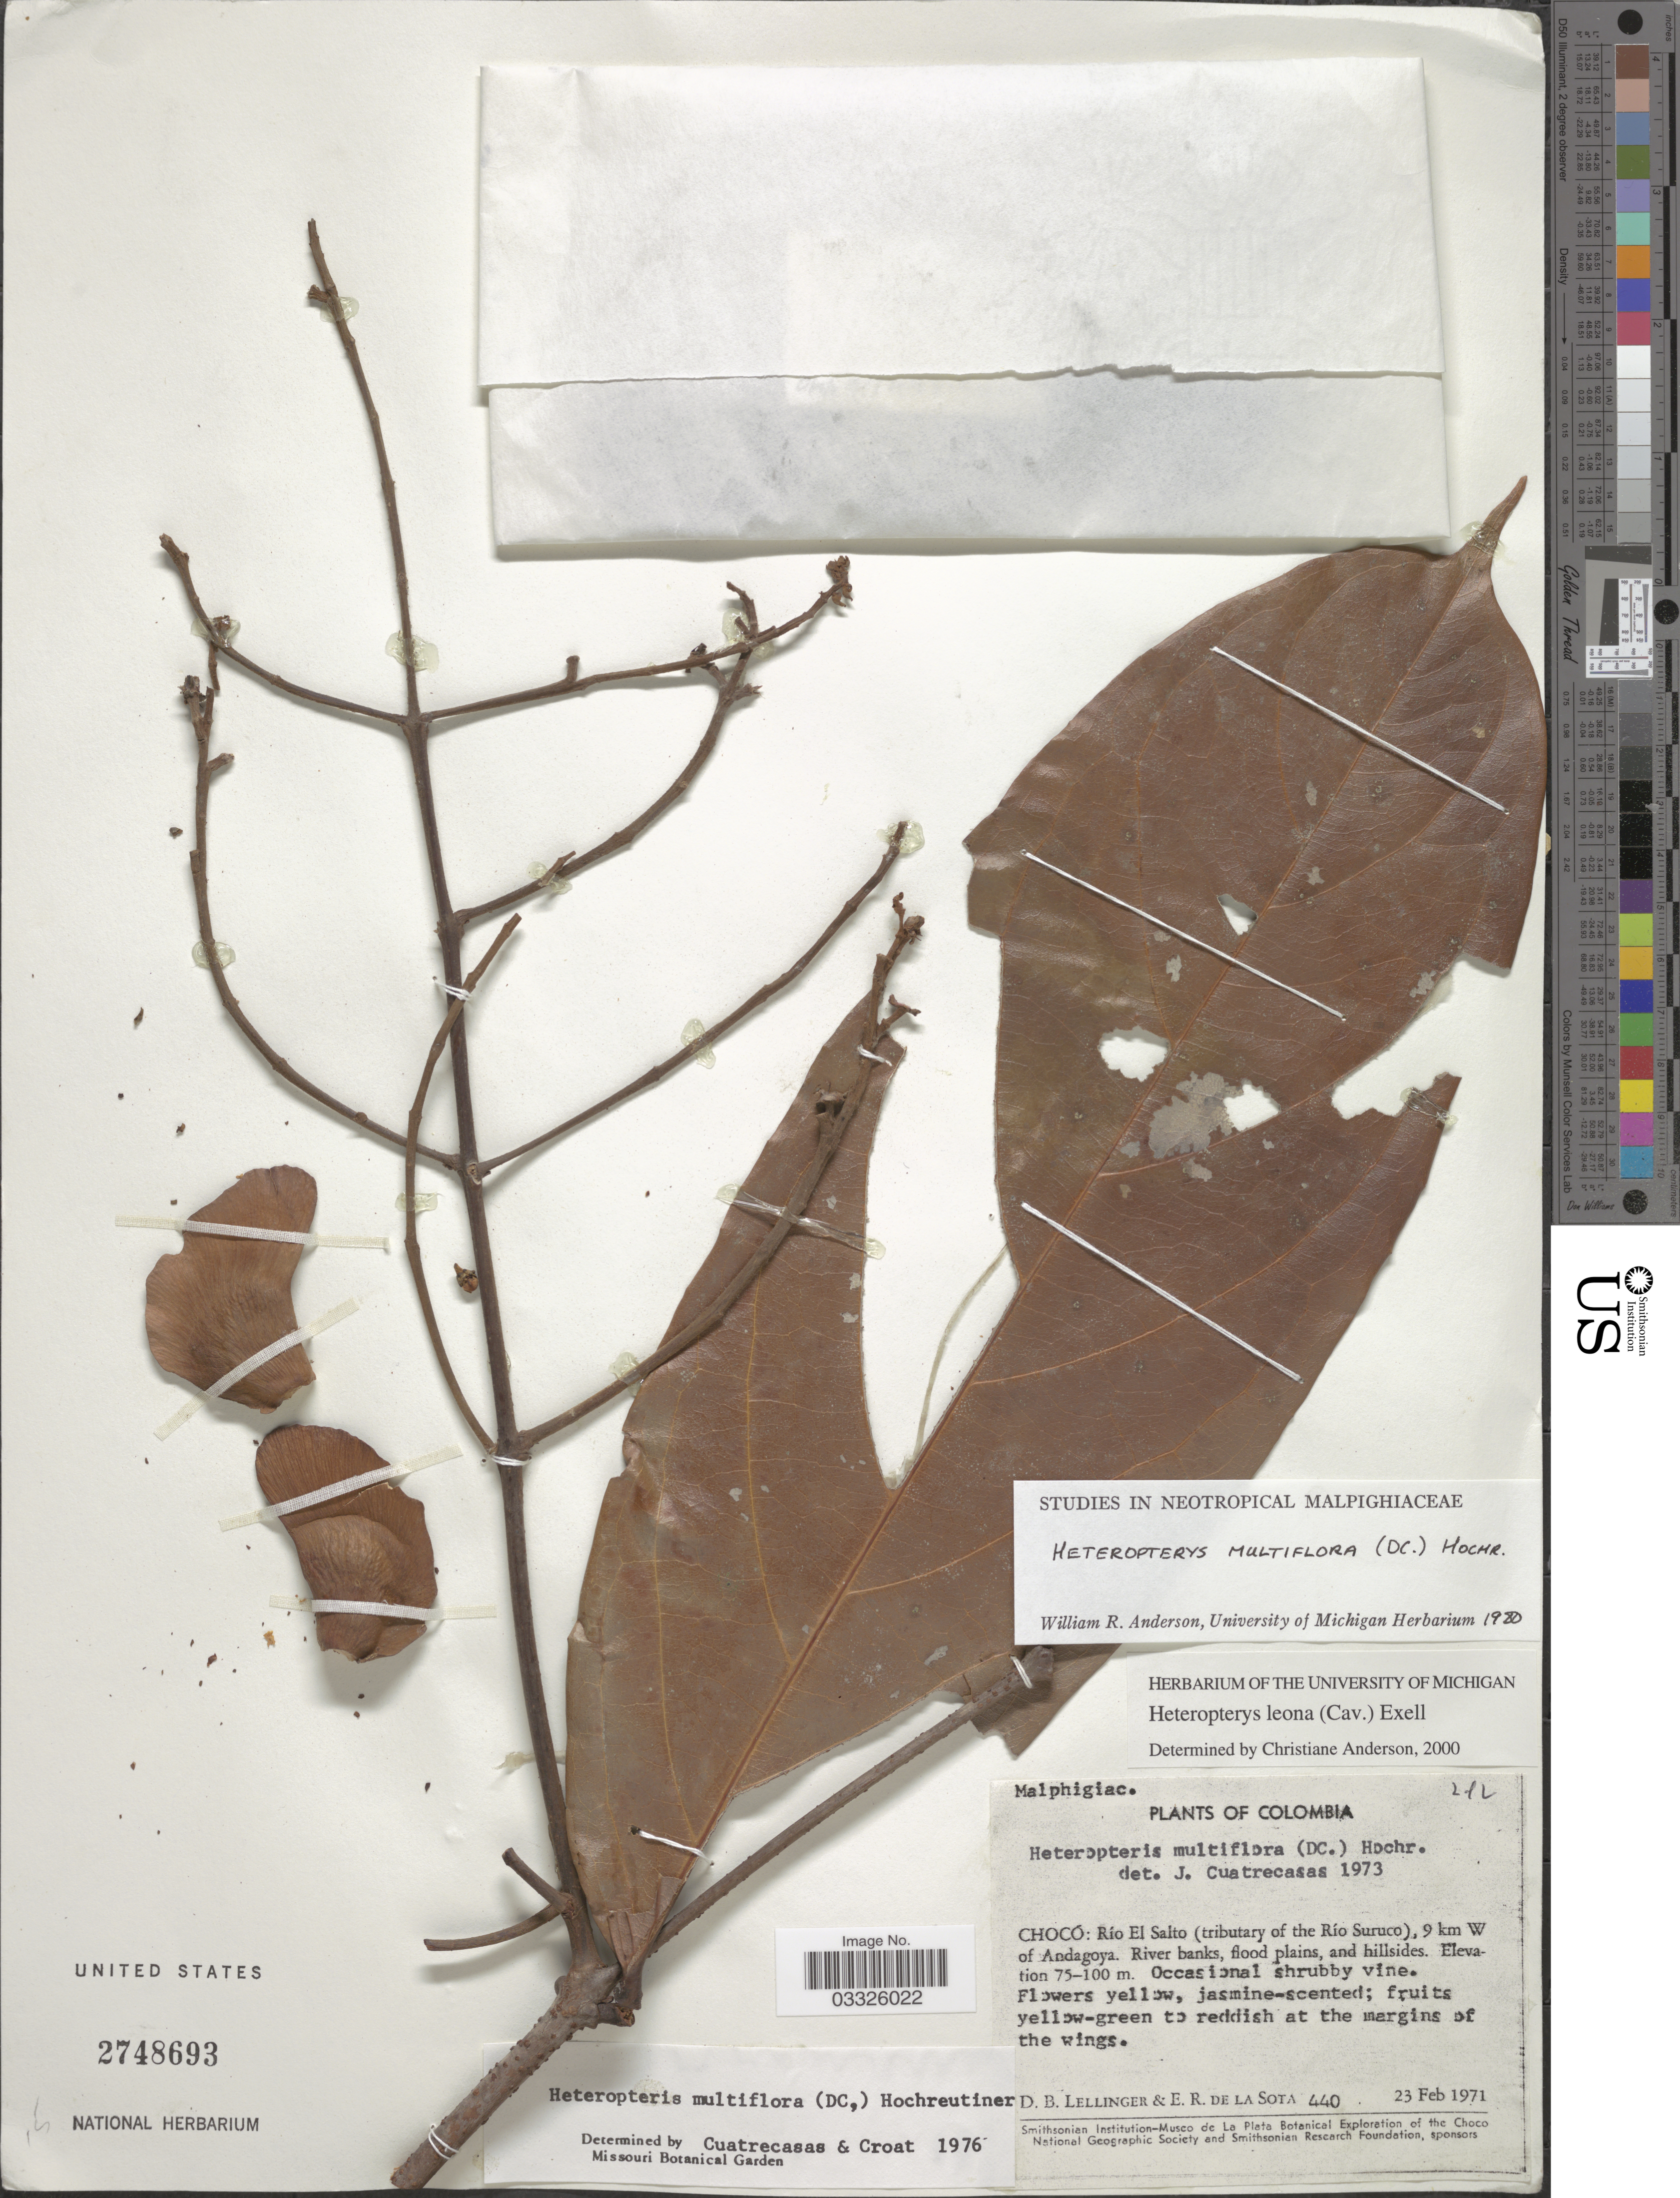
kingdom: Plantae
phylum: Tracheophyta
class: Magnoliopsida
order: Malpighiales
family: Malpighiaceae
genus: Heteropterys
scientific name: Heteropterys multiflora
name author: (DC.) Hochr.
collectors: D. B. Lellinger & E. R. de la Sota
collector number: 440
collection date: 1971-02-23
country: Colombia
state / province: Chocó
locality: Río El Salto (tributary of the Río Suruco), 9 km W of Andagoya.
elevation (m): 75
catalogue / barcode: US 2748693